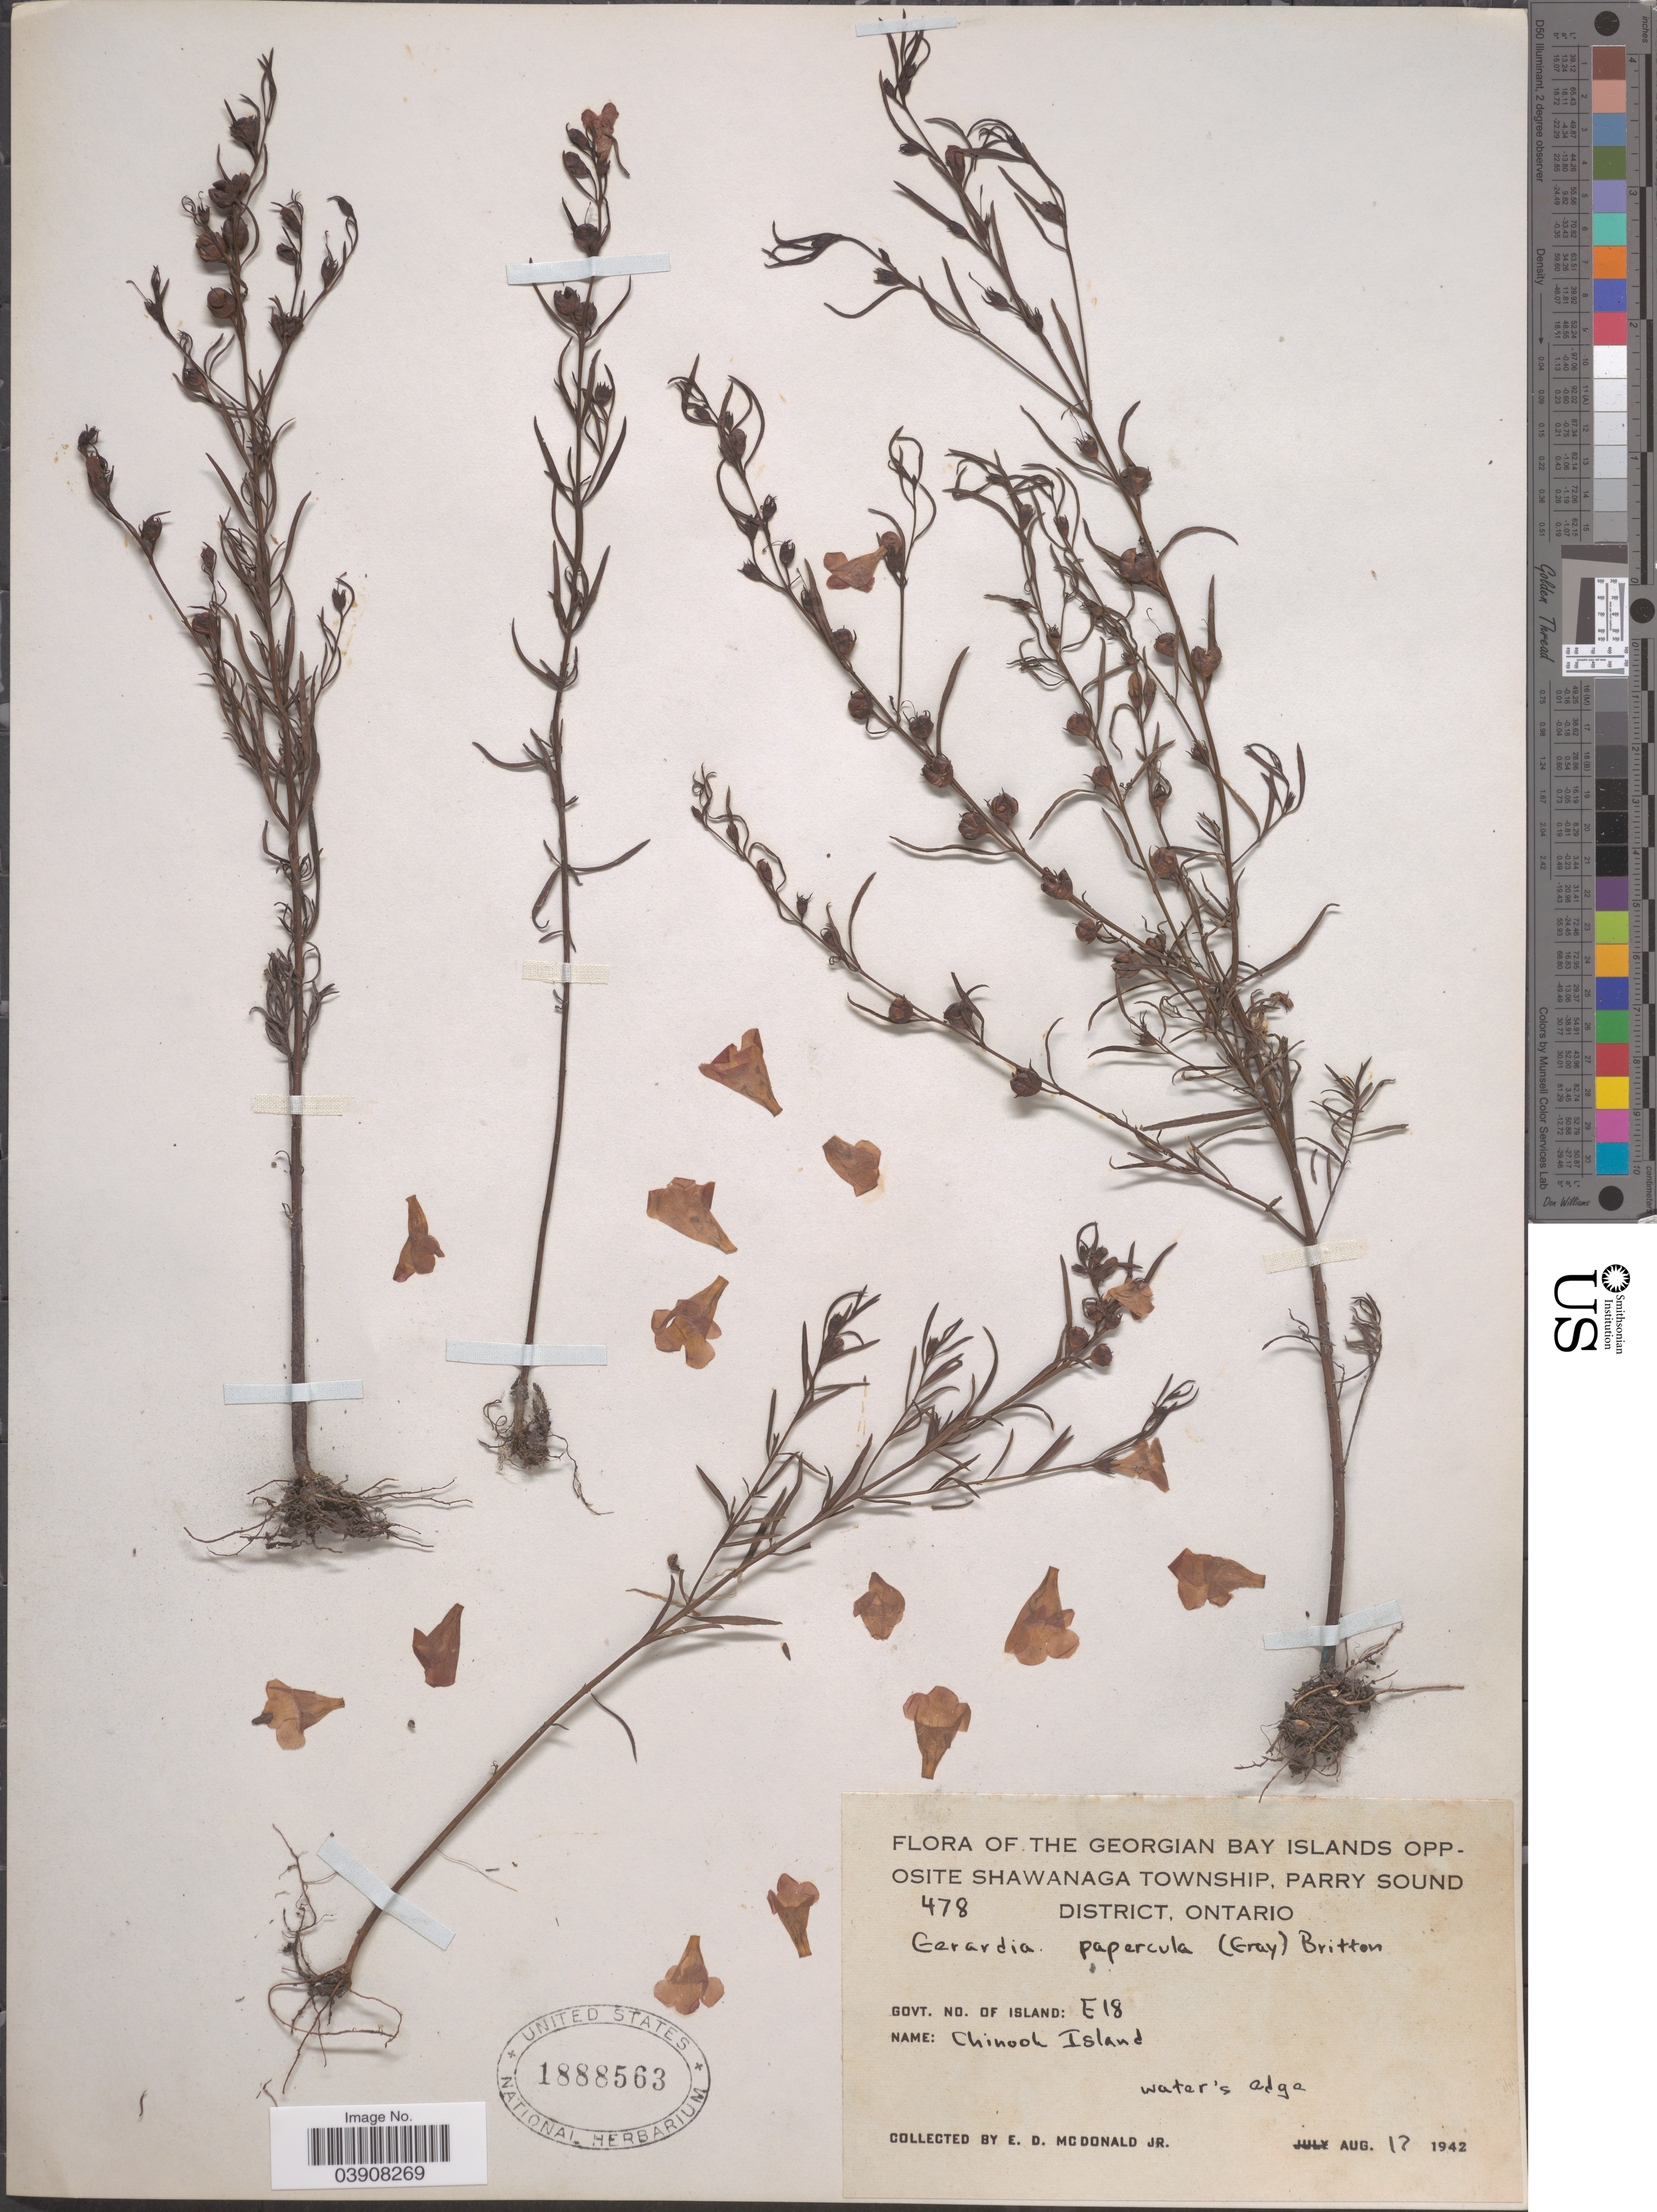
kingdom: Plantae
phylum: Tracheophyta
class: Magnoliopsida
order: Lamiales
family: Orobanchaceae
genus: Agalinis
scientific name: Agalinis paupercula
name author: (A. Gray) Britton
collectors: E. D. McDonald Jr.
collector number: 478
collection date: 1942-08-17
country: Canada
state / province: Ontario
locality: Georgian Bay Islands Opposite Shawanaga Township, Parry Sound District. Govt. No. of Island: E18. Chinook Island water's edge.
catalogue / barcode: US 1888563